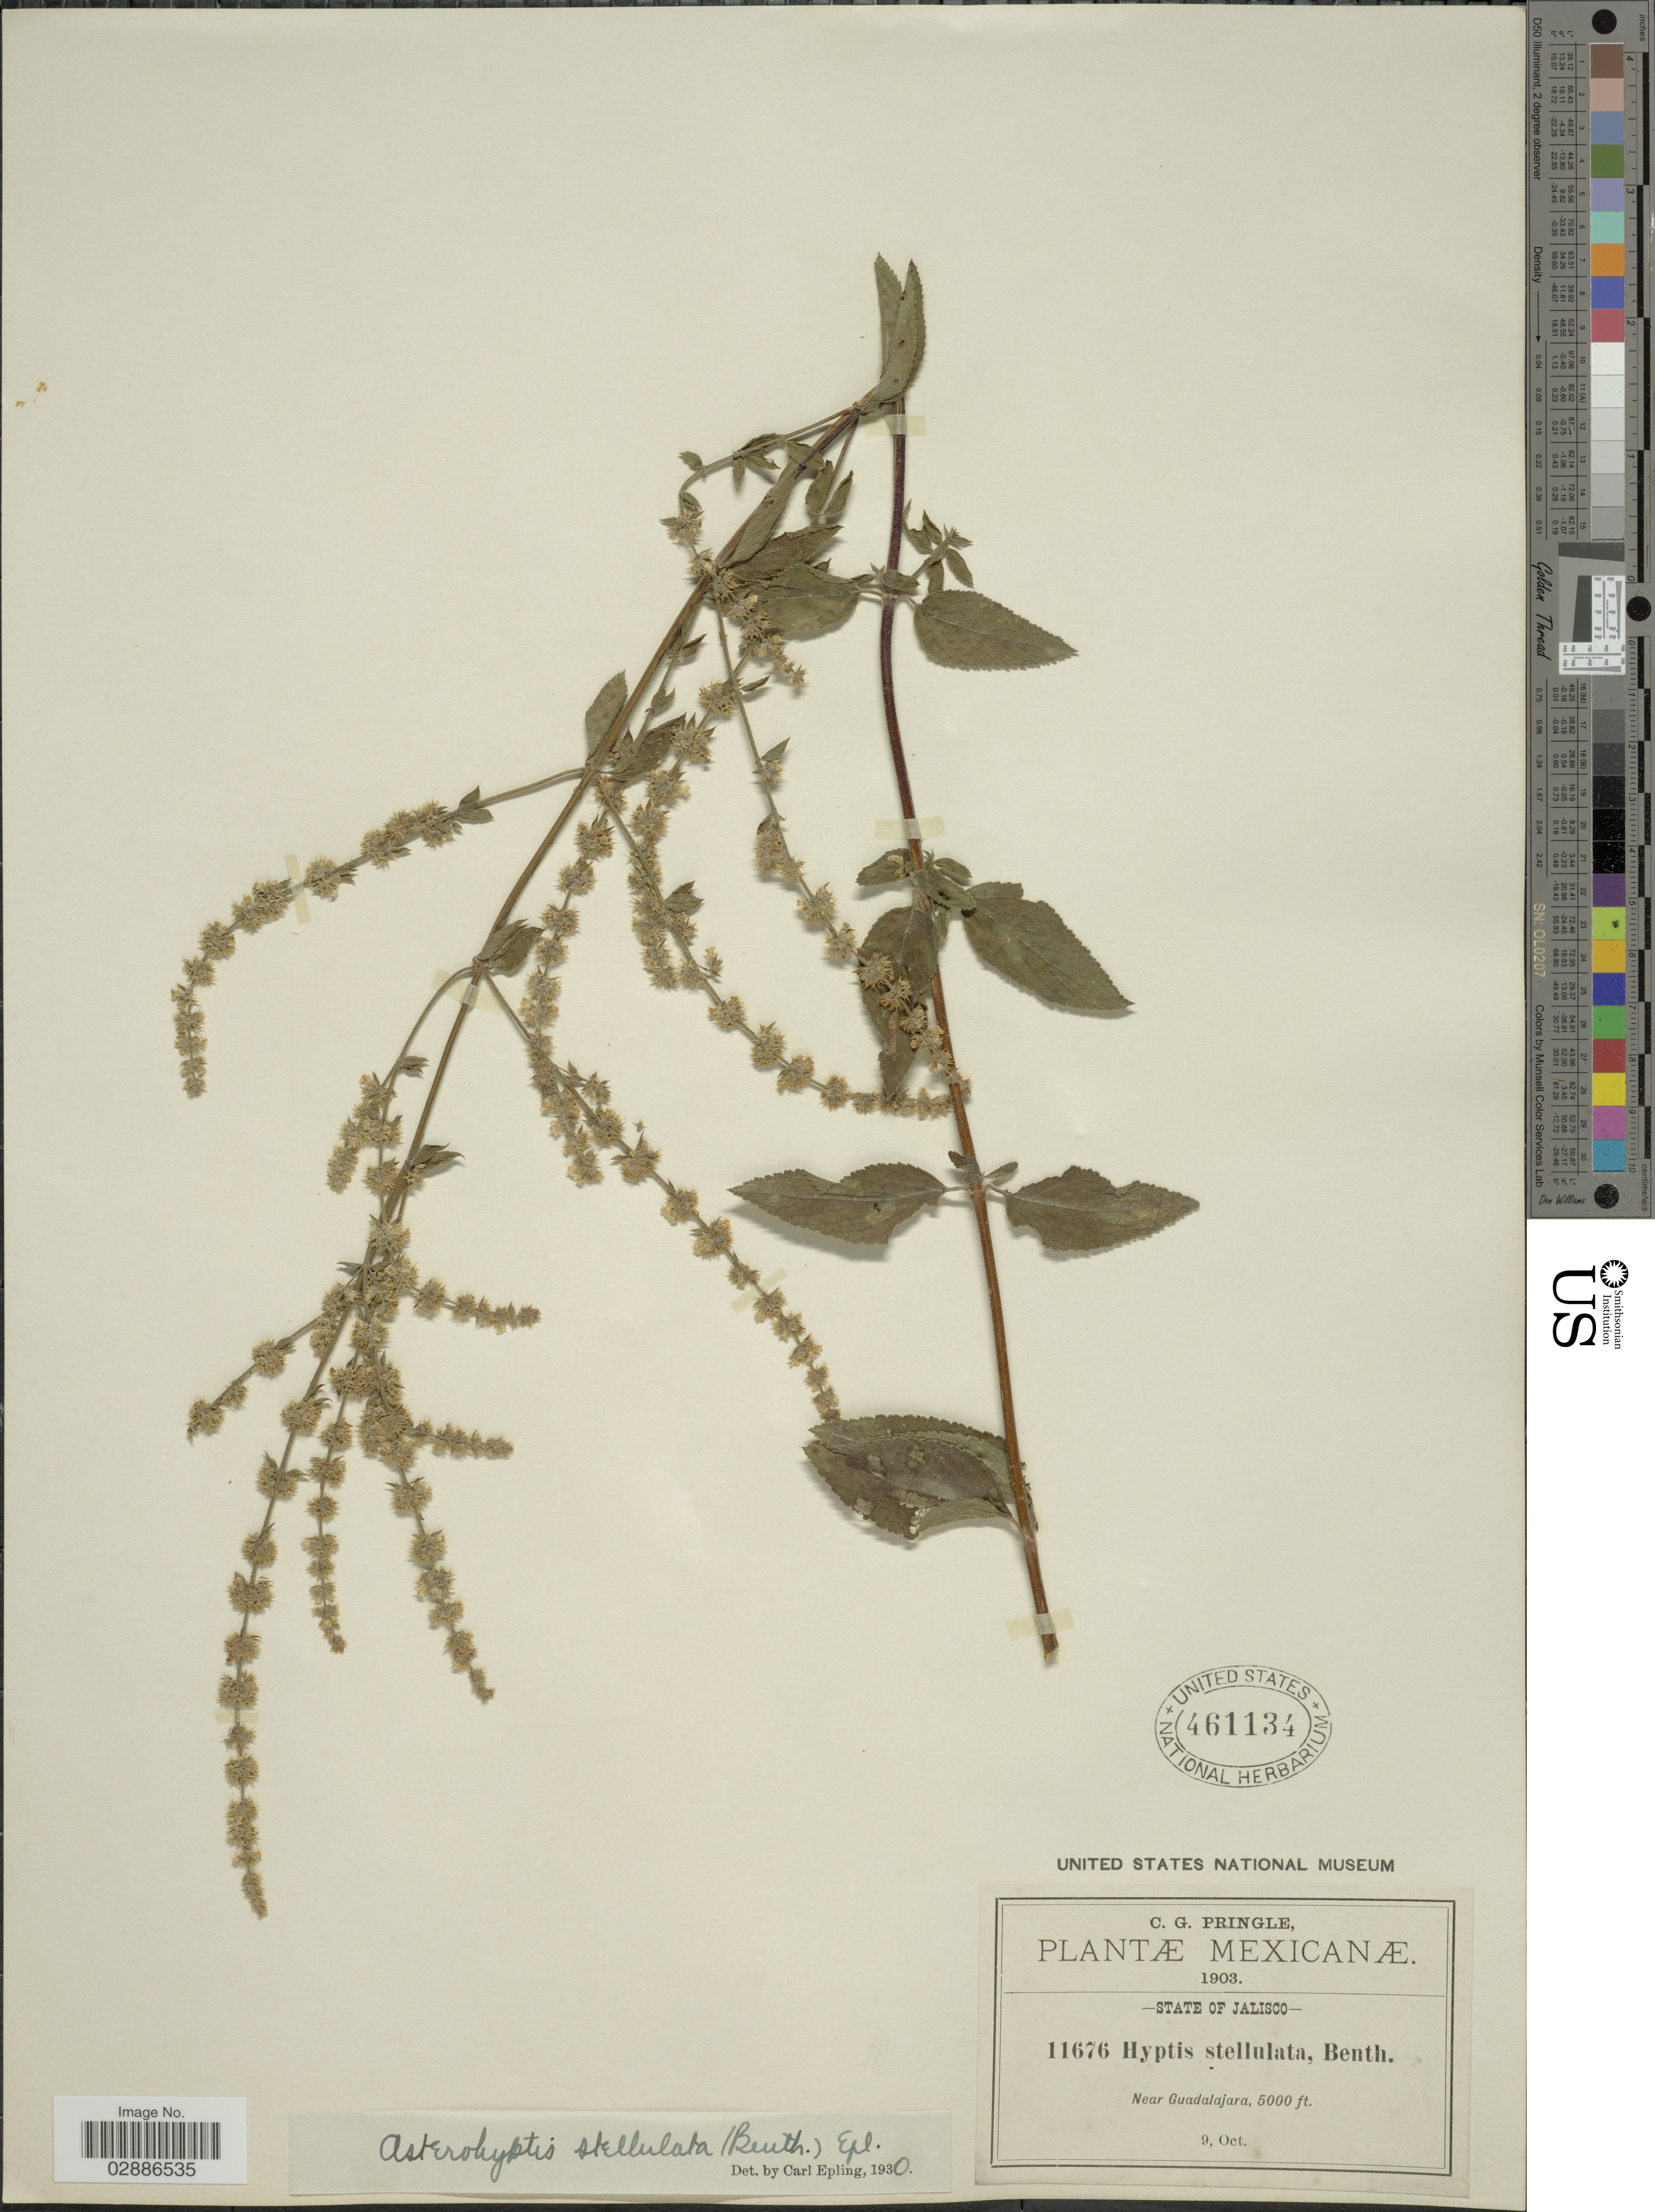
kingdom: Plantae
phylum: Tracheophyta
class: Magnoliopsida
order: Lamiales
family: Lamiaceae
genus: Asterohyptis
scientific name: Asterohyptis stellulata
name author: (Benth.) Epling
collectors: C. G. Pringle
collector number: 11676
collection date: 1903-10-09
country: Mexico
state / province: Jalisco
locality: State of Jalisco, Near Guadalajara.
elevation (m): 1524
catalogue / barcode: US 461134